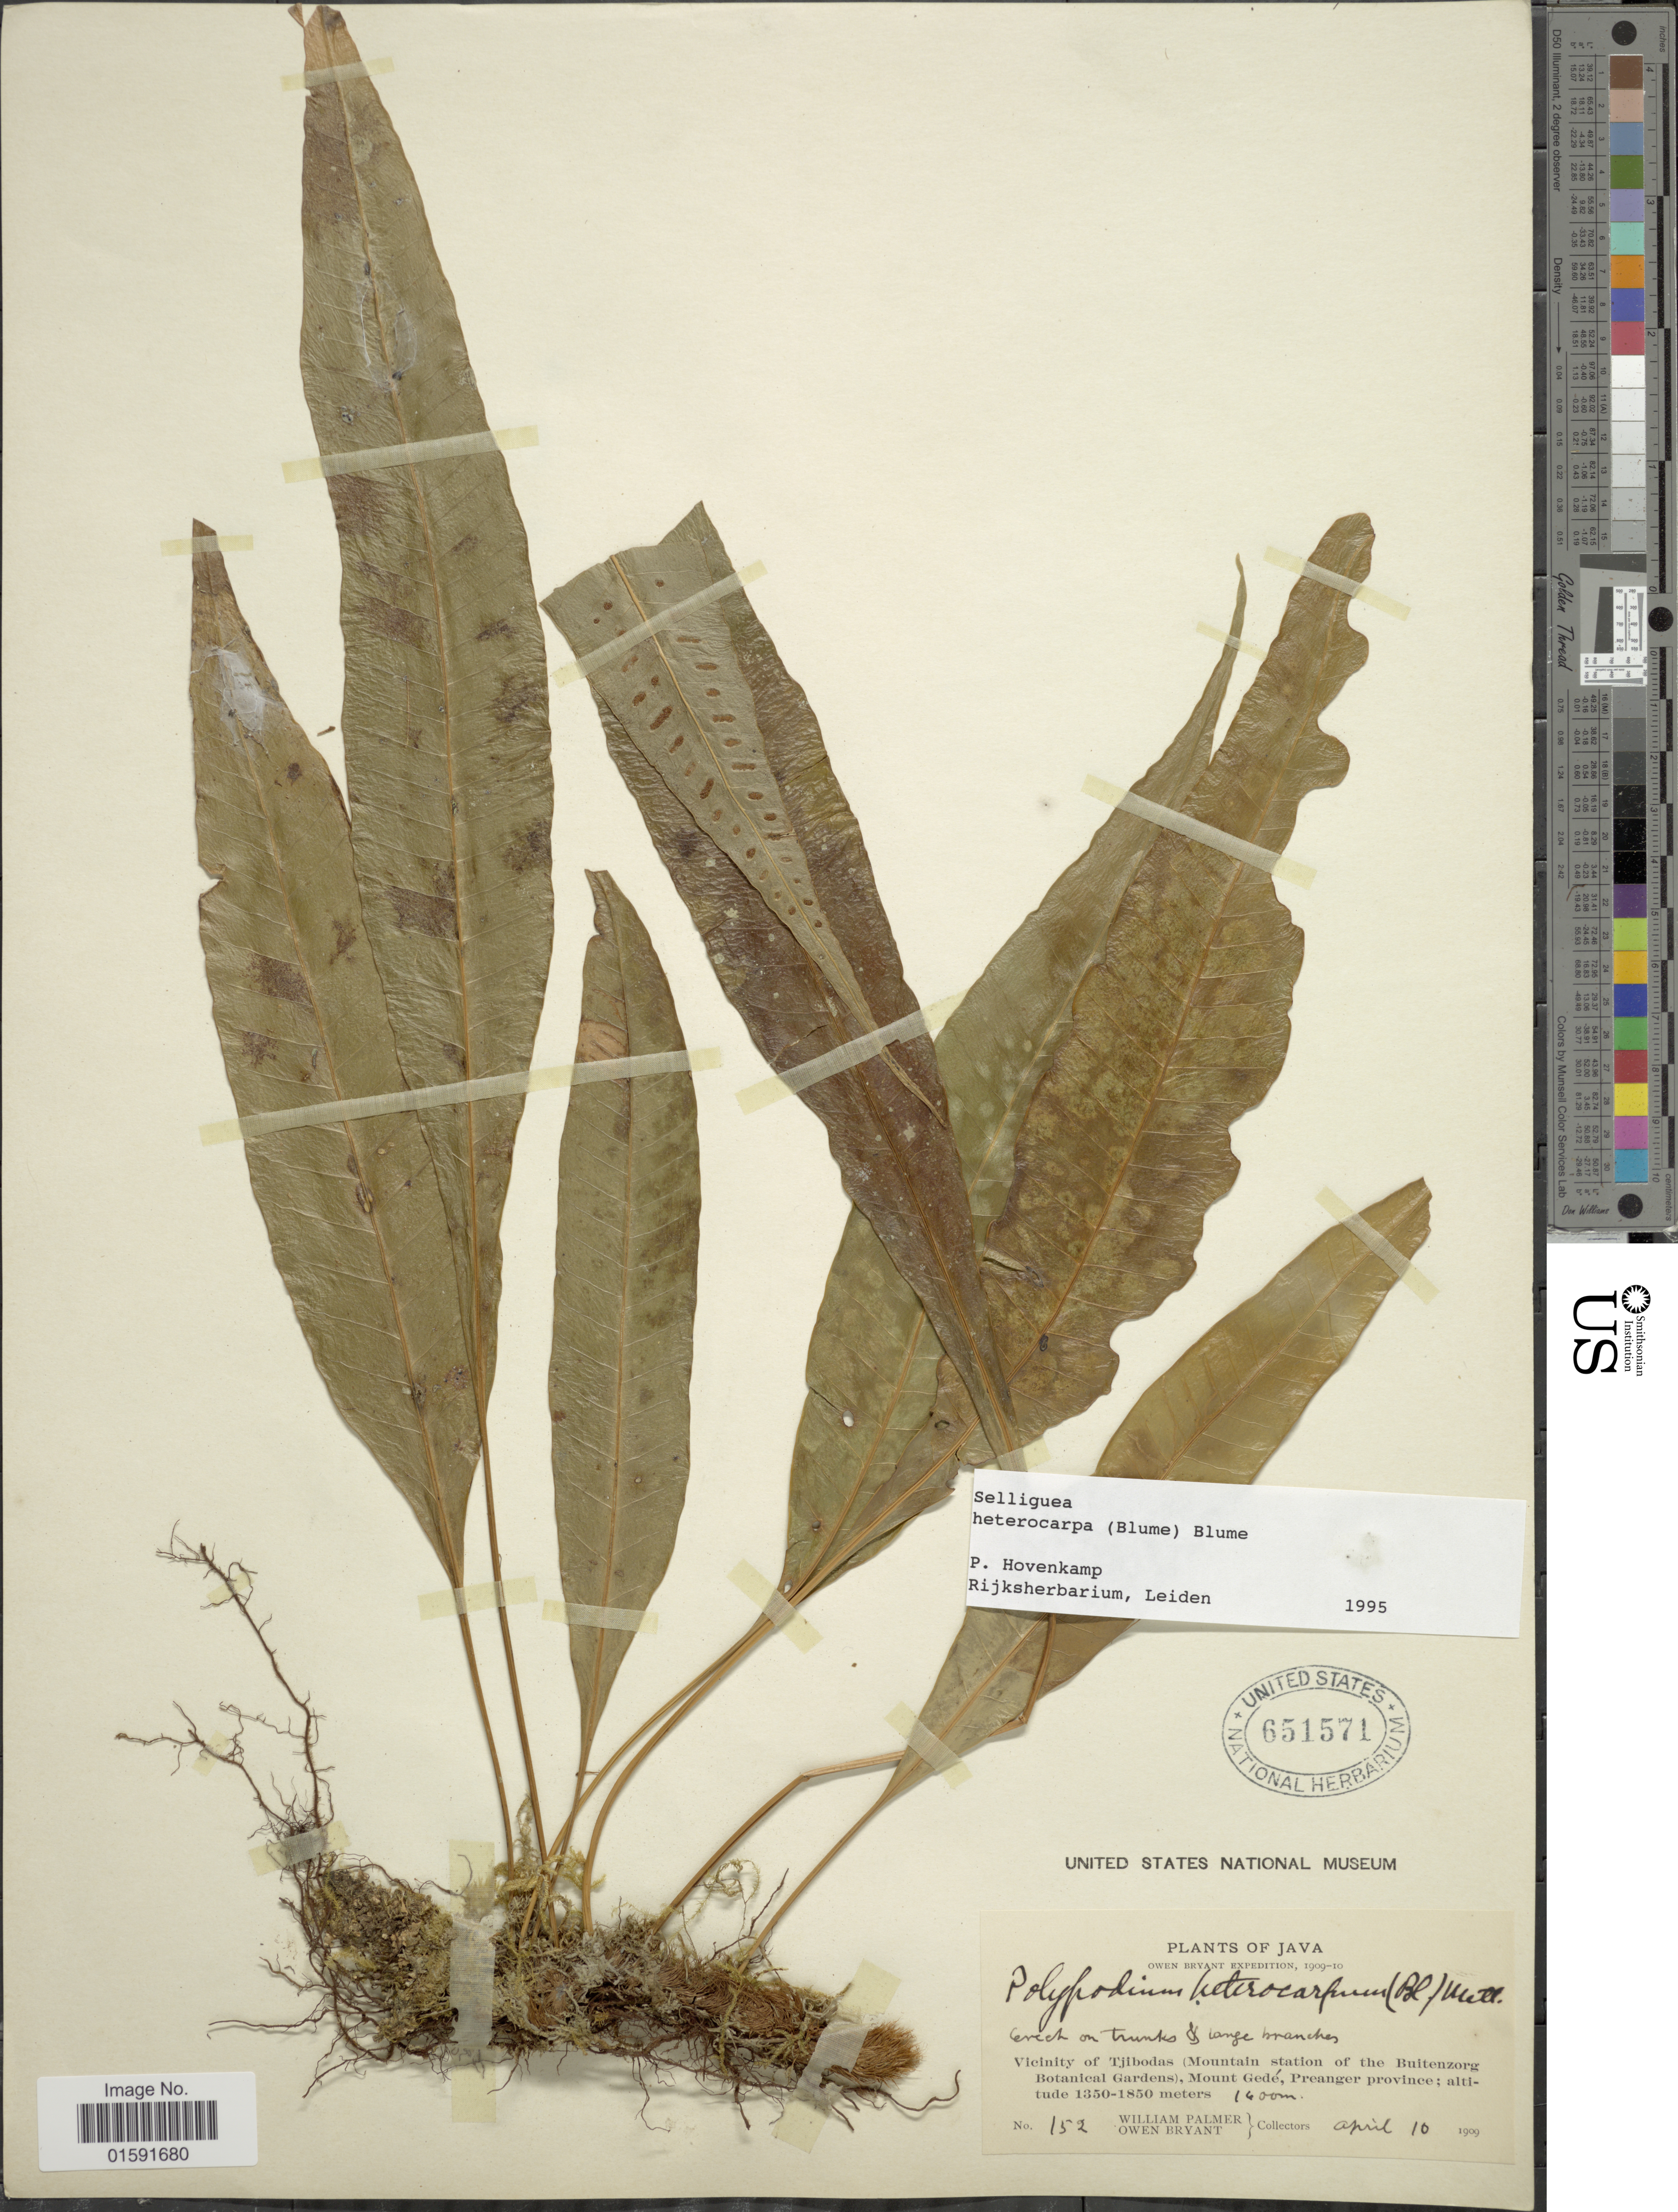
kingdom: Plantae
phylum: Tracheophyta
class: Polypodiopsida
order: Polypodiales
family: Polypodiaceae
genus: Selliguea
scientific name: Selliguea heterocarpa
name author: (Blume) Blume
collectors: W. Palmer & O. Bryant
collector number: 152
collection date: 1909-04-10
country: Indonesia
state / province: Java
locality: Vicinity of Tjibodas (Mountain Station of the Buitenzorg Botanical Gardens), Mount Gedé, Preanger Province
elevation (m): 1600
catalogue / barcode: US 651571